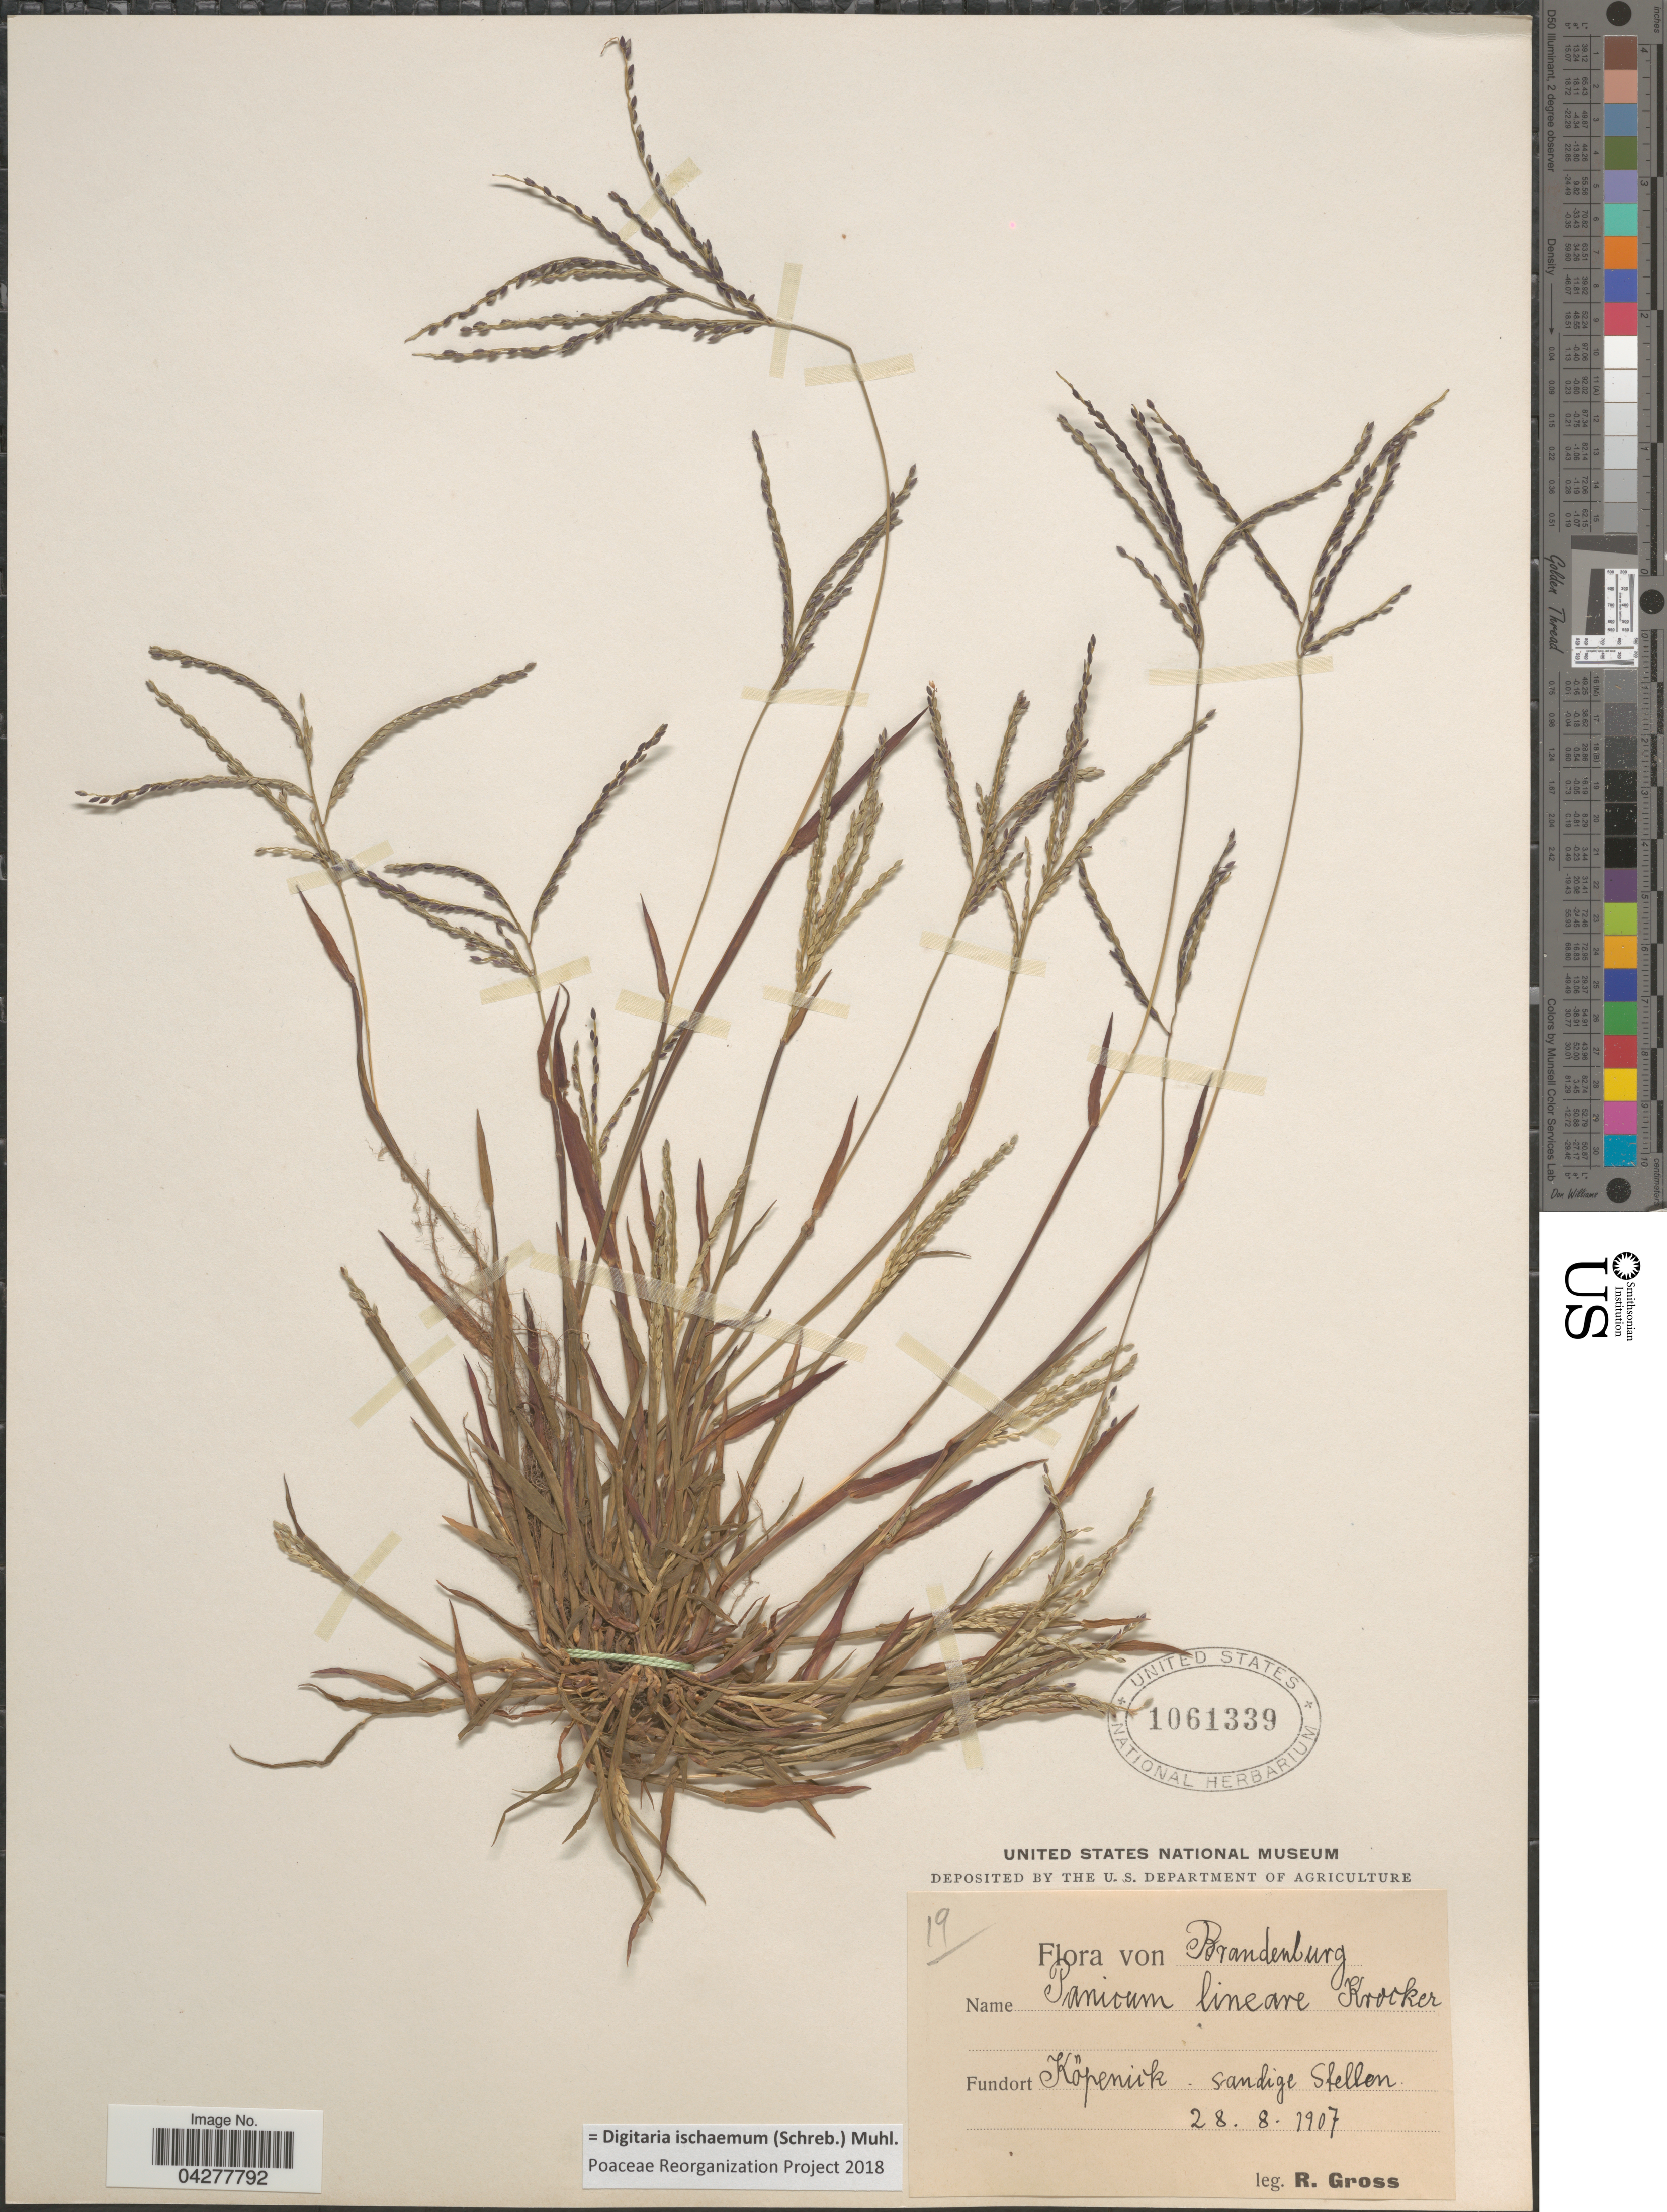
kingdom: Plantae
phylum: Tracheophyta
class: Liliopsida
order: Poales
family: Poaceae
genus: Digitaria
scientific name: Digitaria ischaemum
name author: (Schreber) Schreber ex Muhl.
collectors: R. Gross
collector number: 19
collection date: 1907-08-28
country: Germany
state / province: Brandenburg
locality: Köpenick.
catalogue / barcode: US 1061339